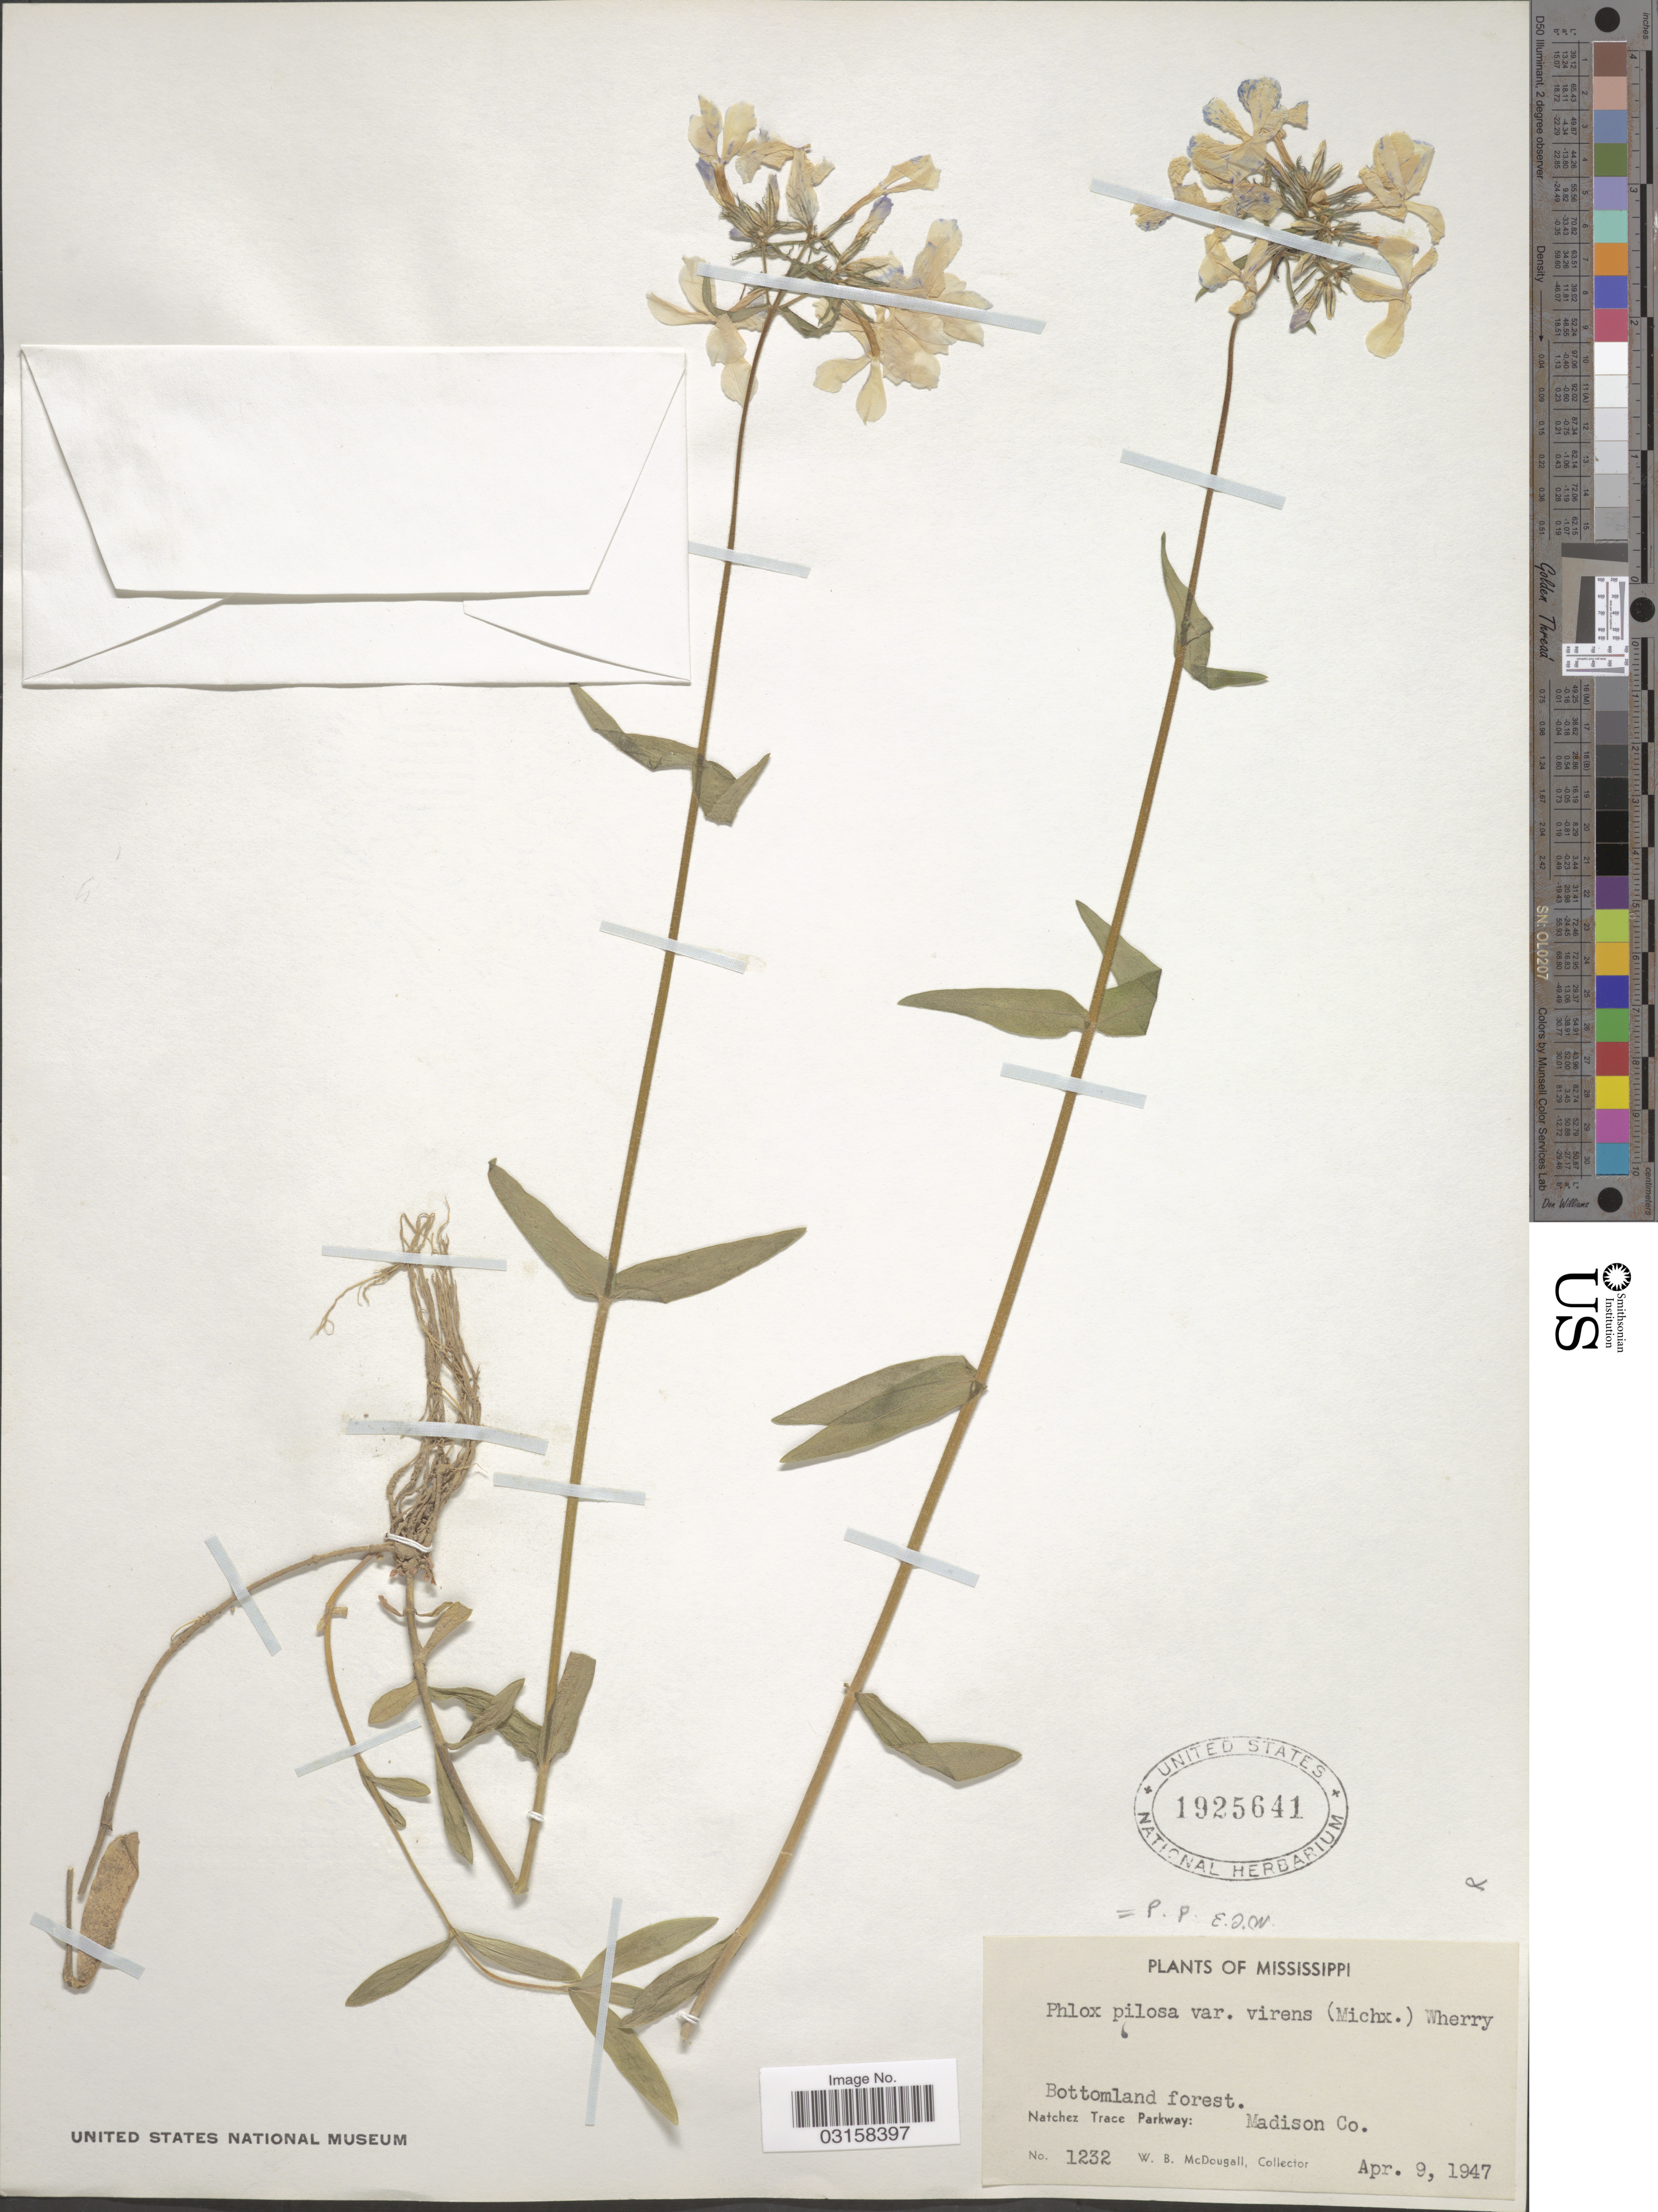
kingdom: Plantae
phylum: Tracheophyta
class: Magnoliopsida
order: Ericales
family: Polemoniaceae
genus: Phlox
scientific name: Phlox pilosa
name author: L.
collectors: W. B. McDougall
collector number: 1232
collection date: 1947-04-09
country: United States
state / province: Mississippi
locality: Bottomland forest. Natchez Trace Parkway: Madison Co.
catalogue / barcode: US 1925641